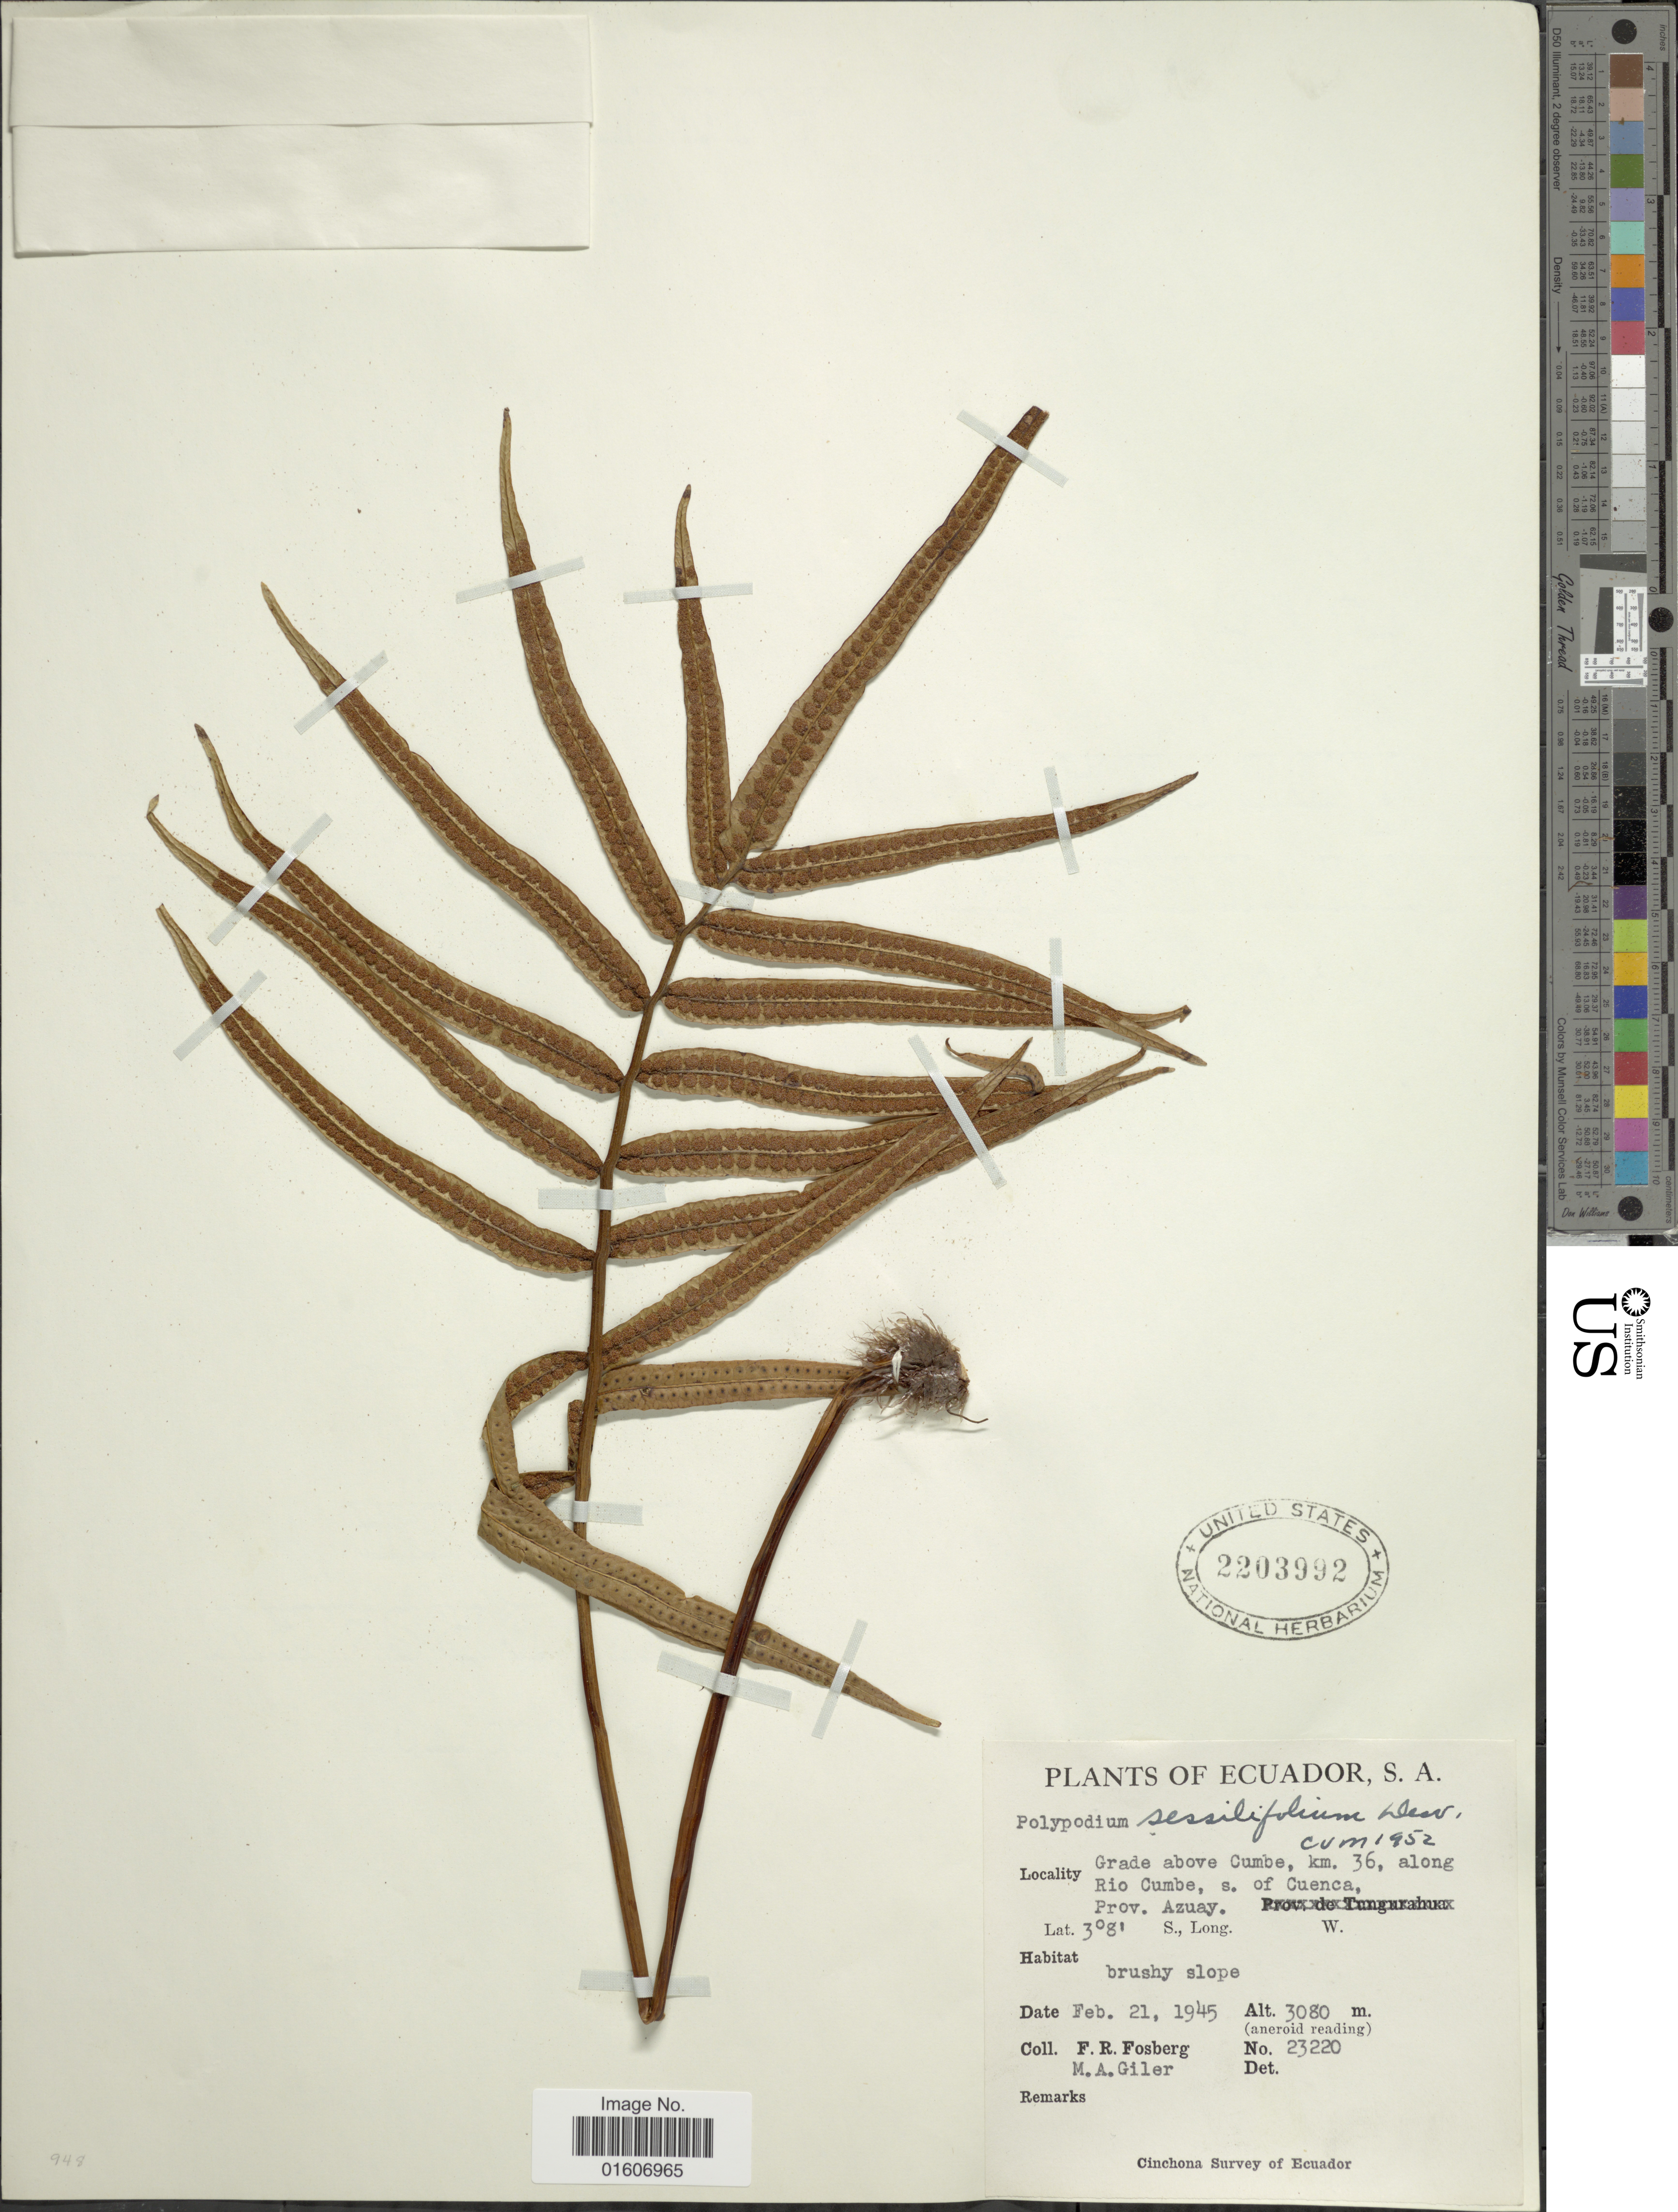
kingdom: Plantae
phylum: Tracheophyta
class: Polypodiopsida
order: Polypodiales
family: Polypodiaceae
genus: Serpocaulon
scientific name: Serpocaulon sessilifolium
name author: (Desv.) A.R. Sm.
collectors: F. R. Fosberg & M. Giler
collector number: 23220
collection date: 1945-02-21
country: Ecuador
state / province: Azuay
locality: Grade above Cumbe, km 36, along Rio Cumbe, s. of Cuenca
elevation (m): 3080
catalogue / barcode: US 2203992